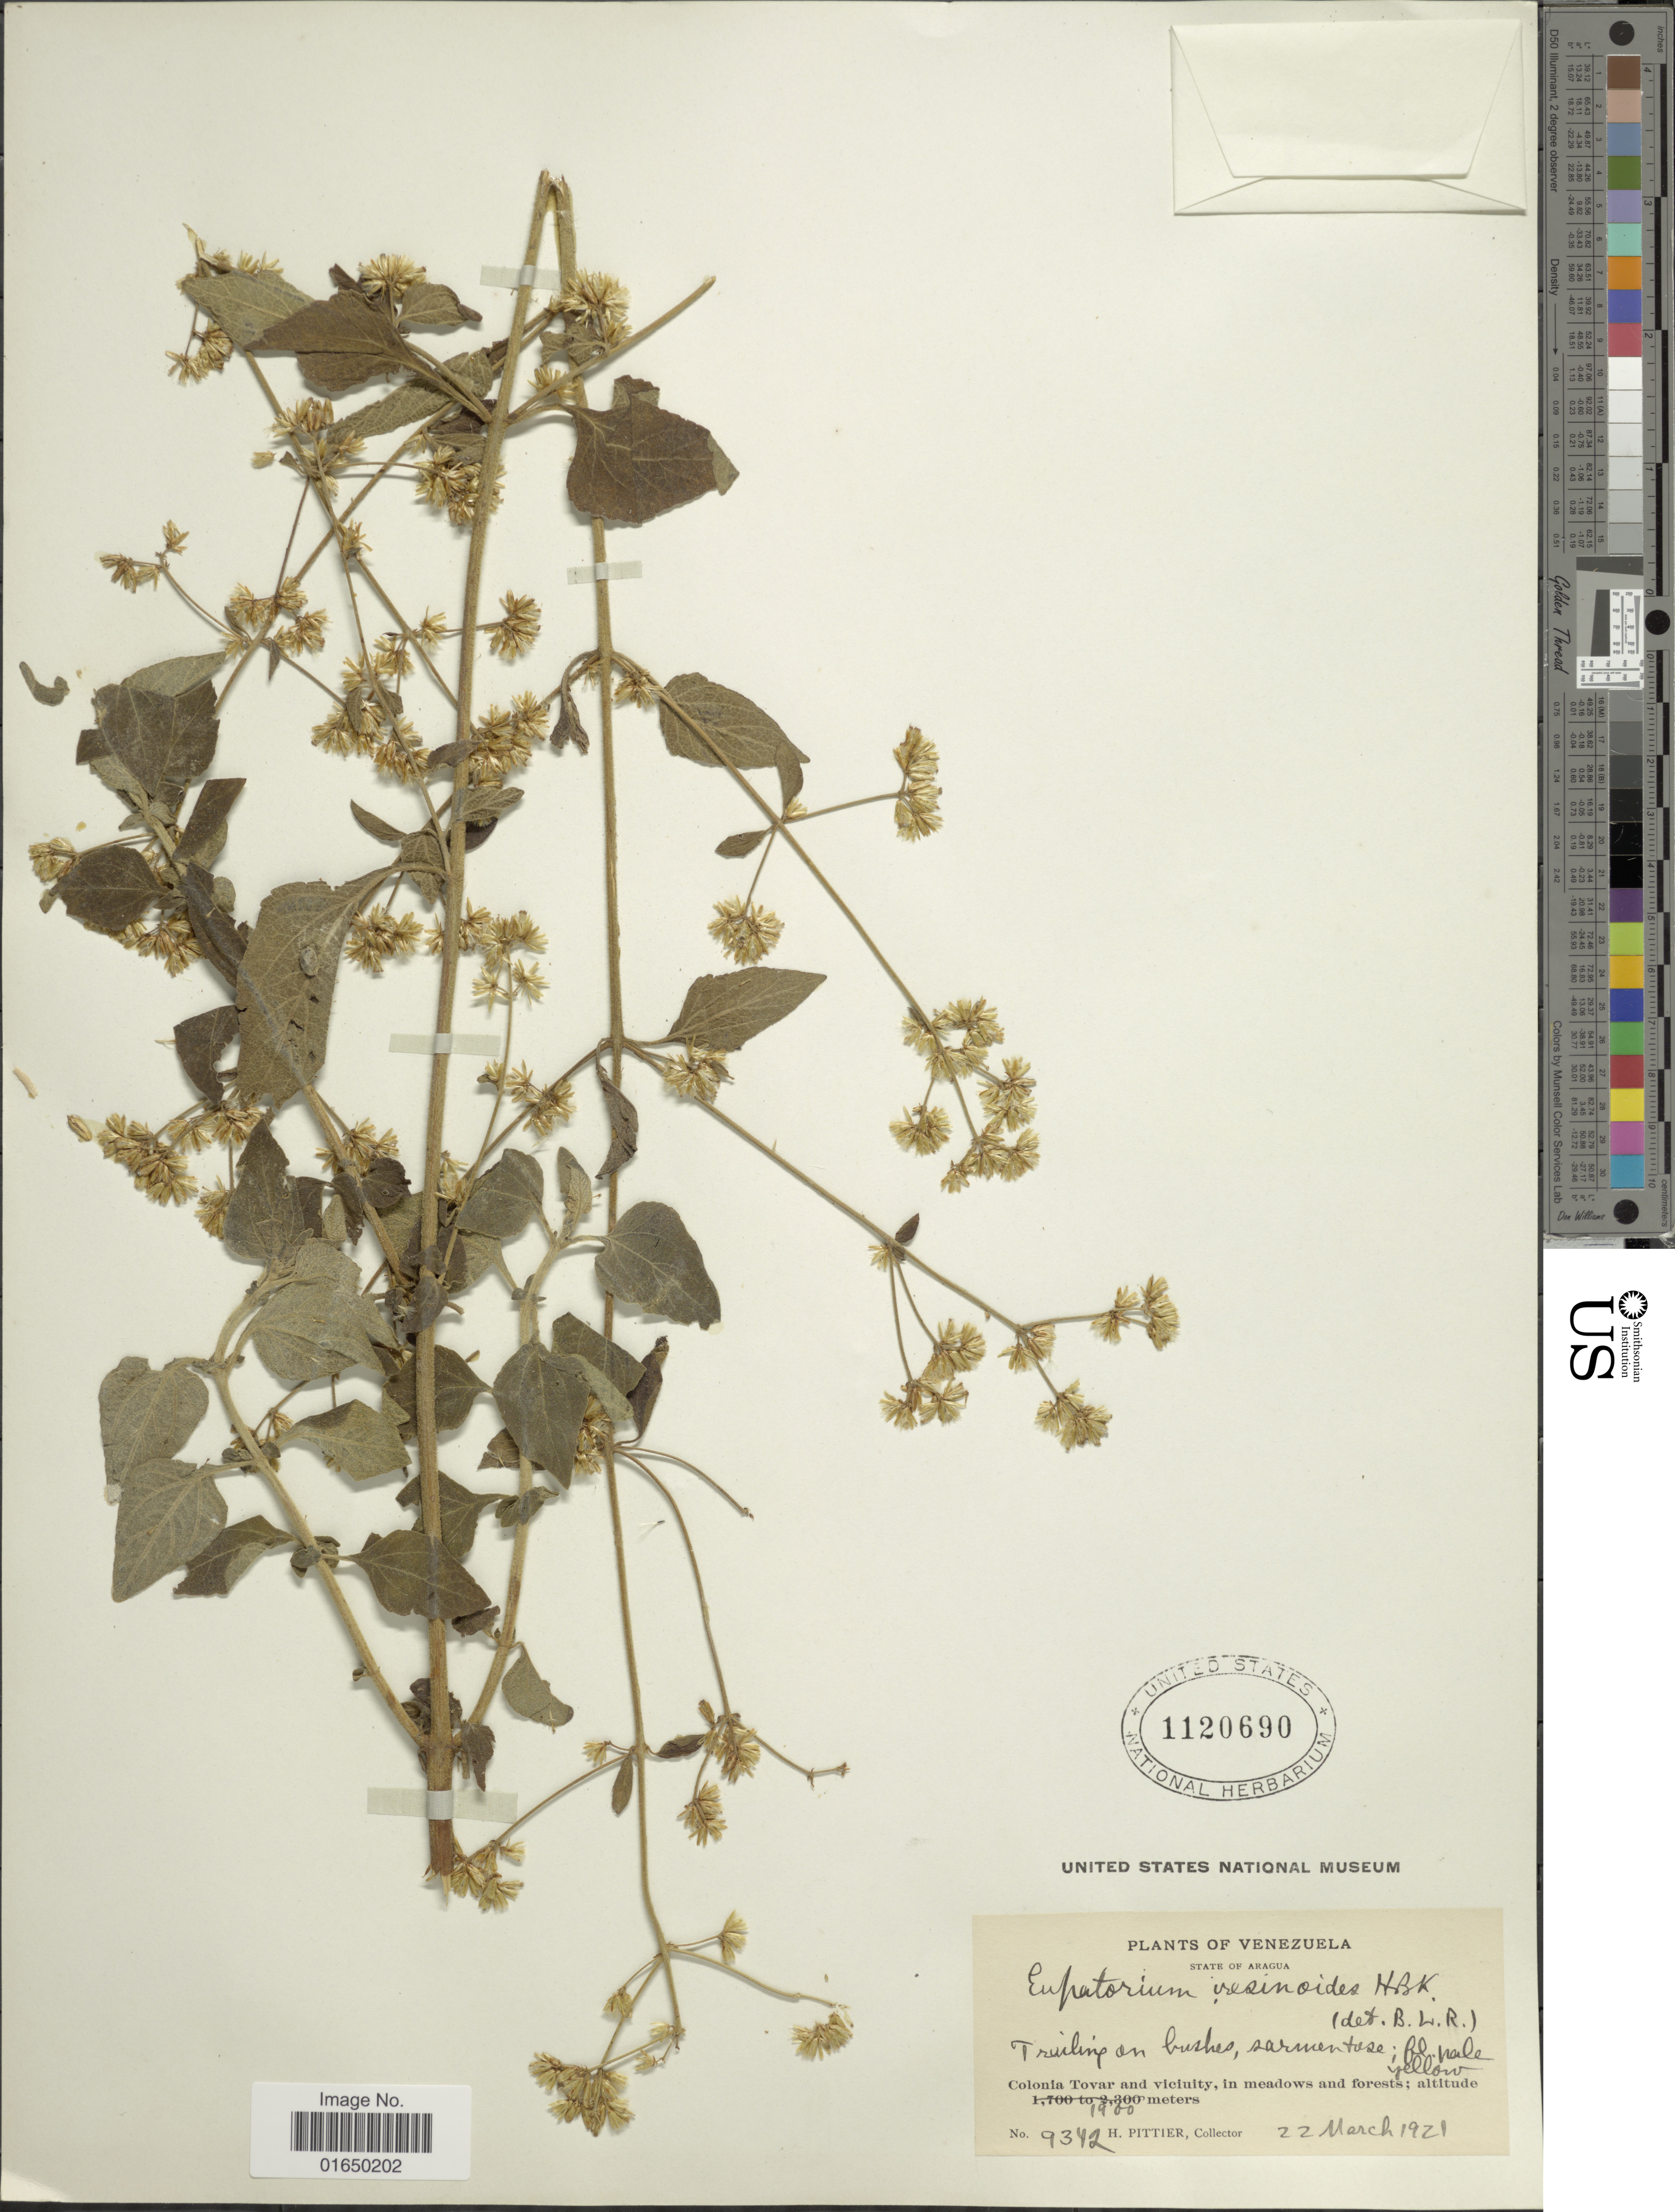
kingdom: Plantae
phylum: Tracheophyta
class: Magnoliopsida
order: Asterales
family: Asteraceae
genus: Condylidium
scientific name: Condylidium iresinoides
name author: (Kunth) R.M. King & H. Rob.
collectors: H. F. Pittier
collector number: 9342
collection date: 1921-03-22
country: Venezuela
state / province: Aragua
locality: Colonia Tovar and vicinity, in meadows and forest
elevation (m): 1900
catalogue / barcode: US 1120690